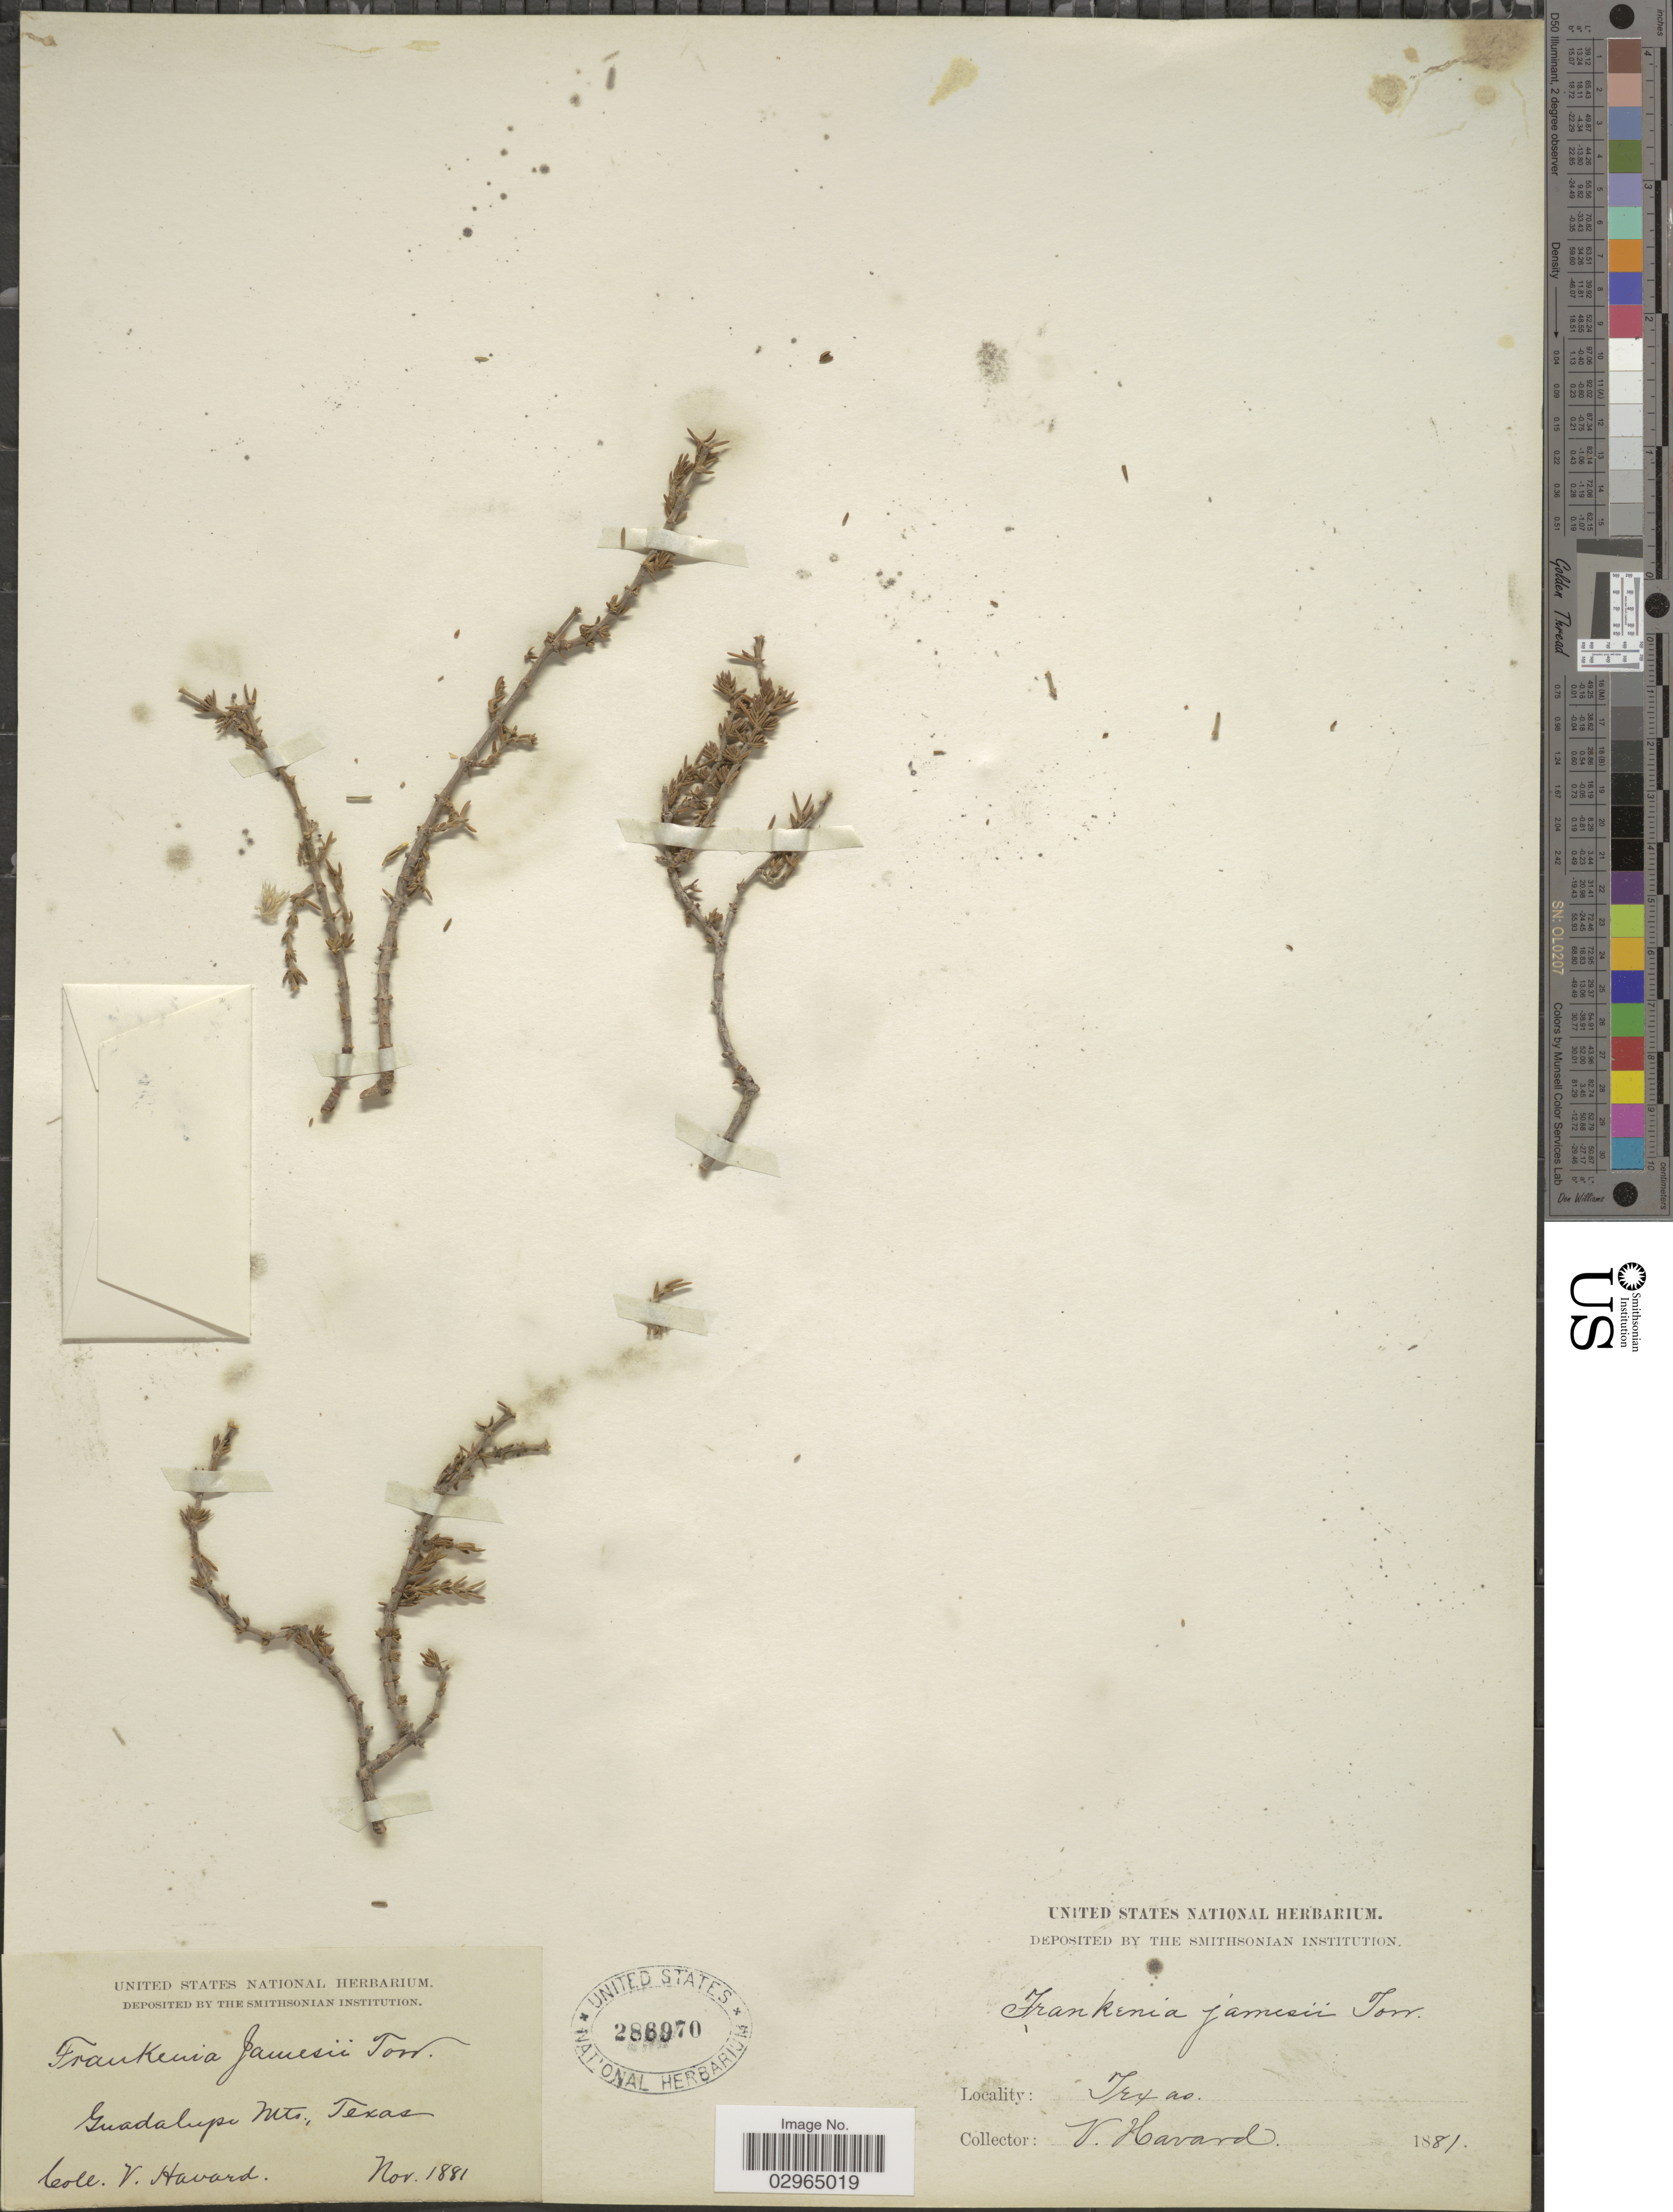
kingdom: Plantae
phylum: Tracheophyta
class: Magnoliopsida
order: Caryophyllales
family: Frankeniaceae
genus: Frankenia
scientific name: Frankenia jamesii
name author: Torr.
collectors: V. Havard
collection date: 1881-11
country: United States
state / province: Texas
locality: Guadalupe Mts.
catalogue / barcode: US 286970